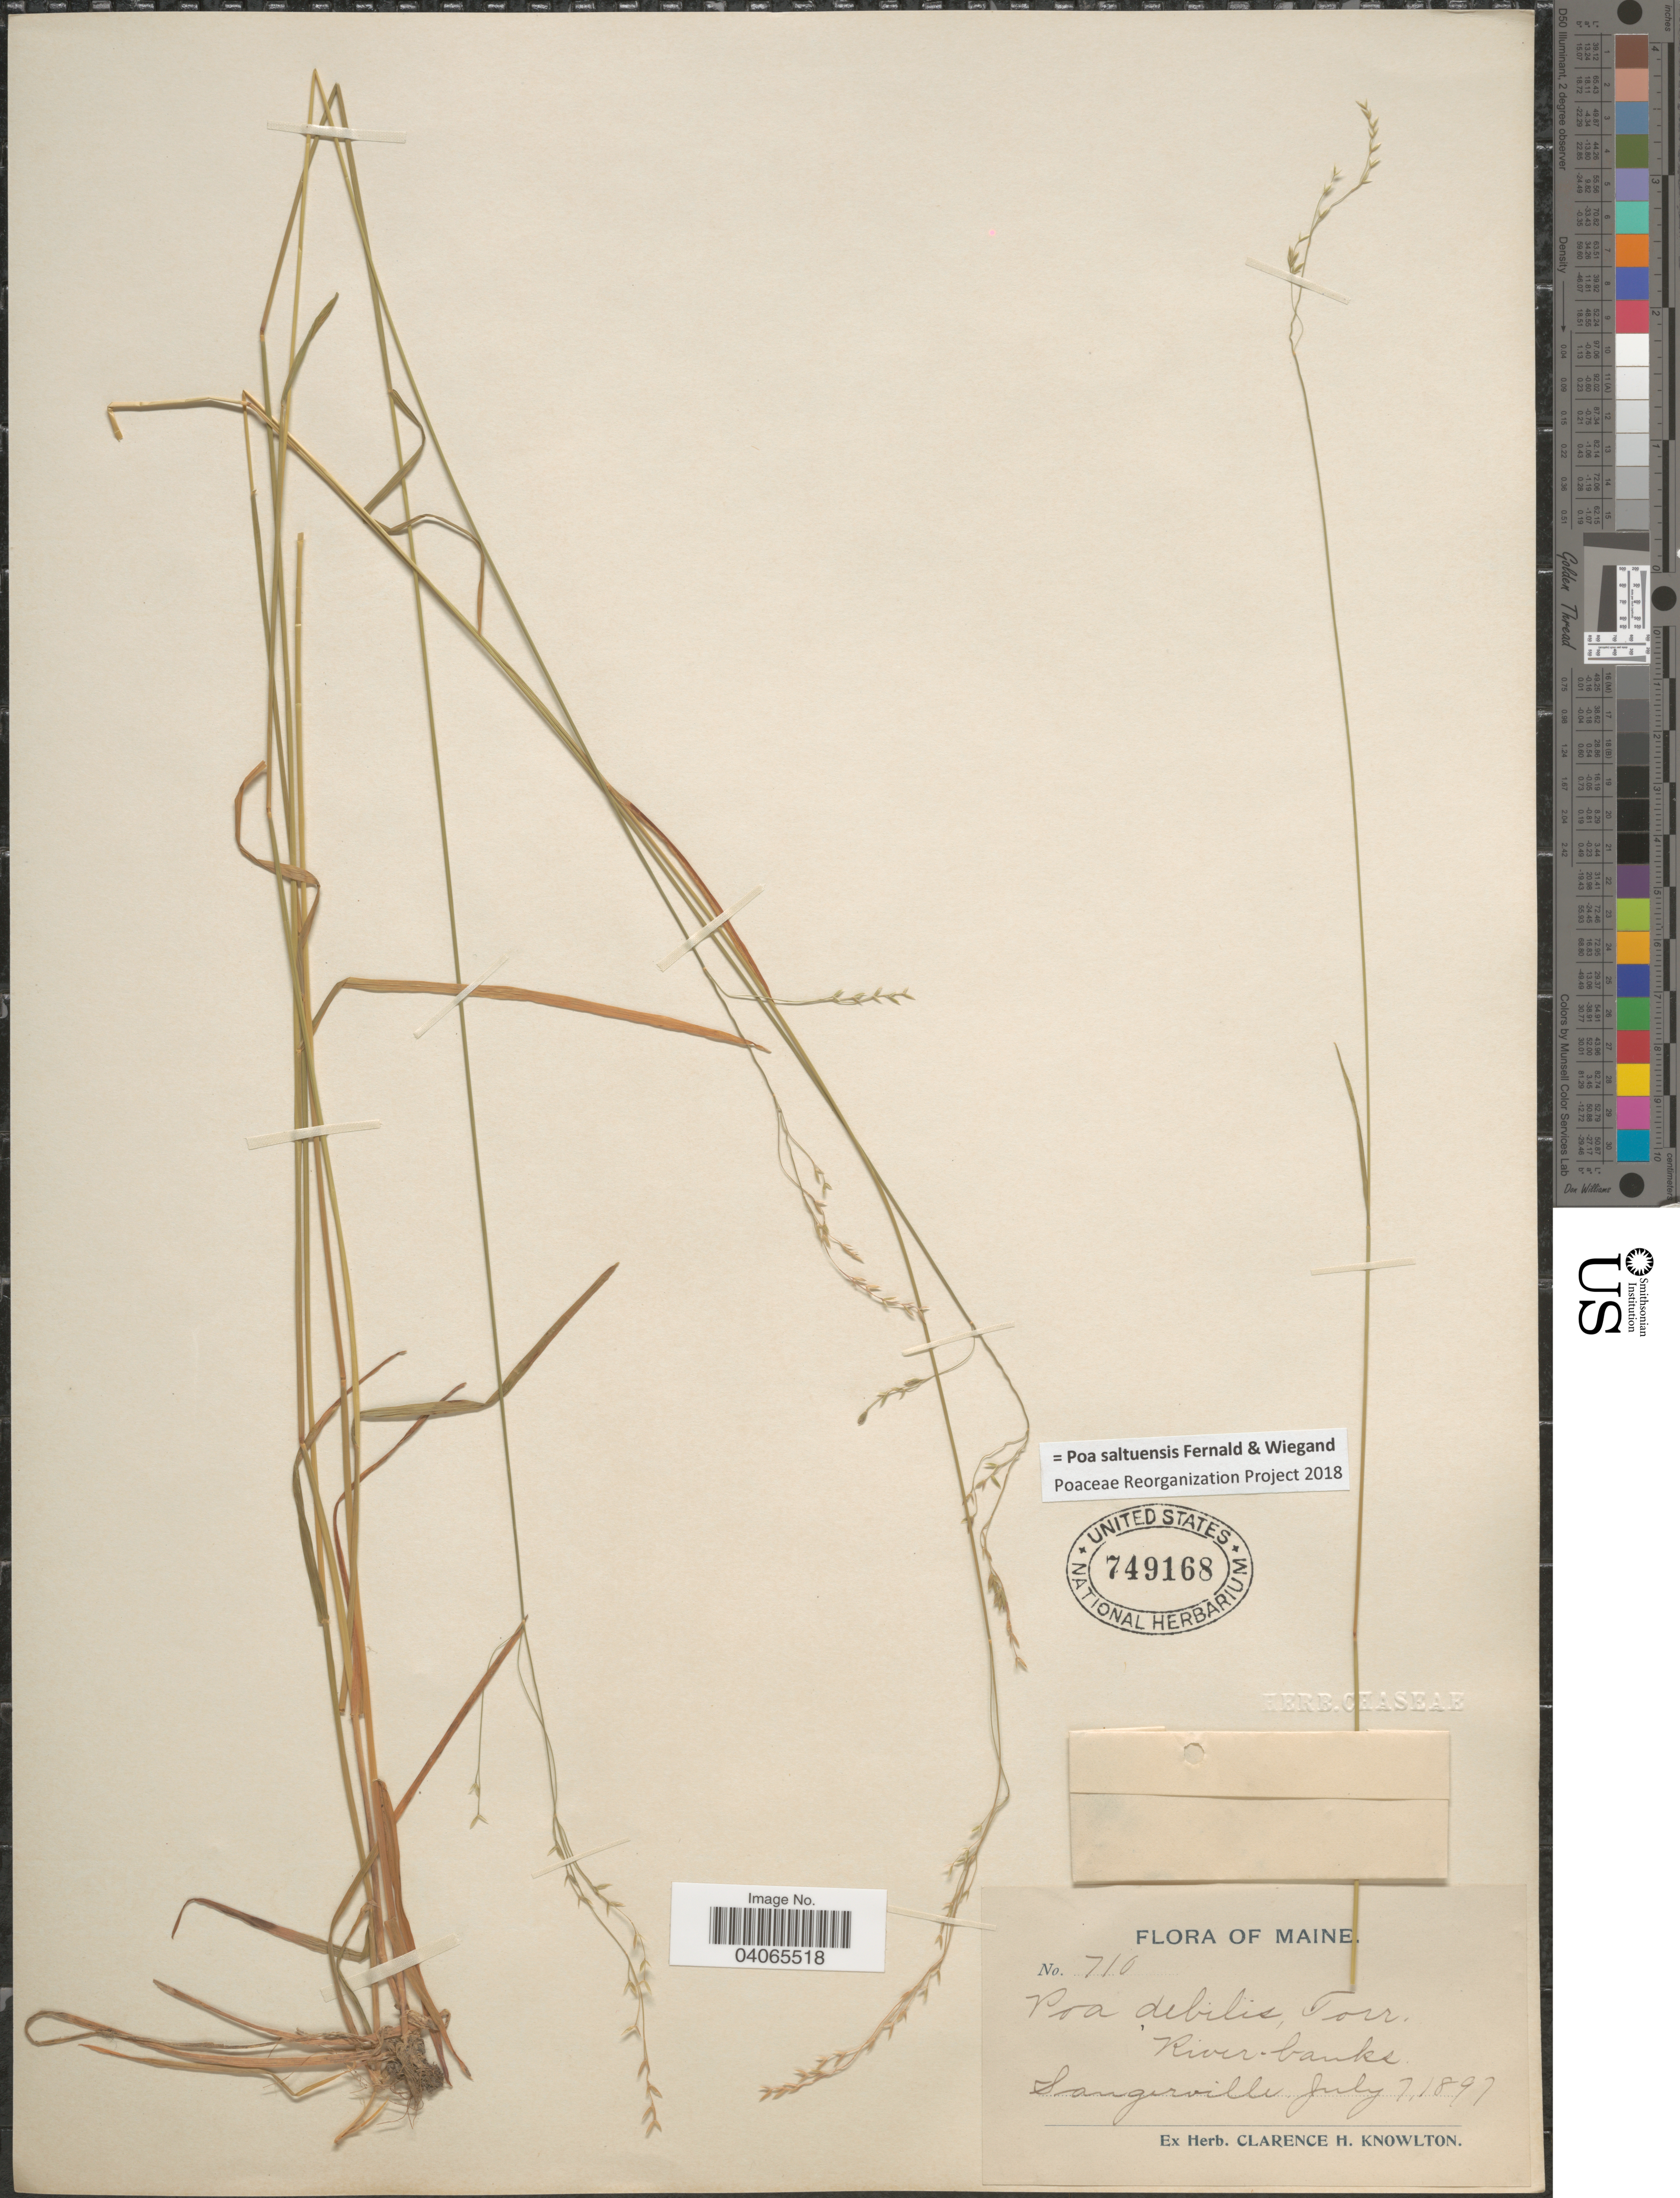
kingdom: Plantae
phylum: Tracheophyta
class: Liliopsida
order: Poales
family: Poaceae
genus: Poa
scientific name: Poa saltuensis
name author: Fernald & Wiegand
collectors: C. H. Knowlton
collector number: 710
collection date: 1897-07-07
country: United States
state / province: Maine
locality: Sangerville.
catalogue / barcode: US 749168